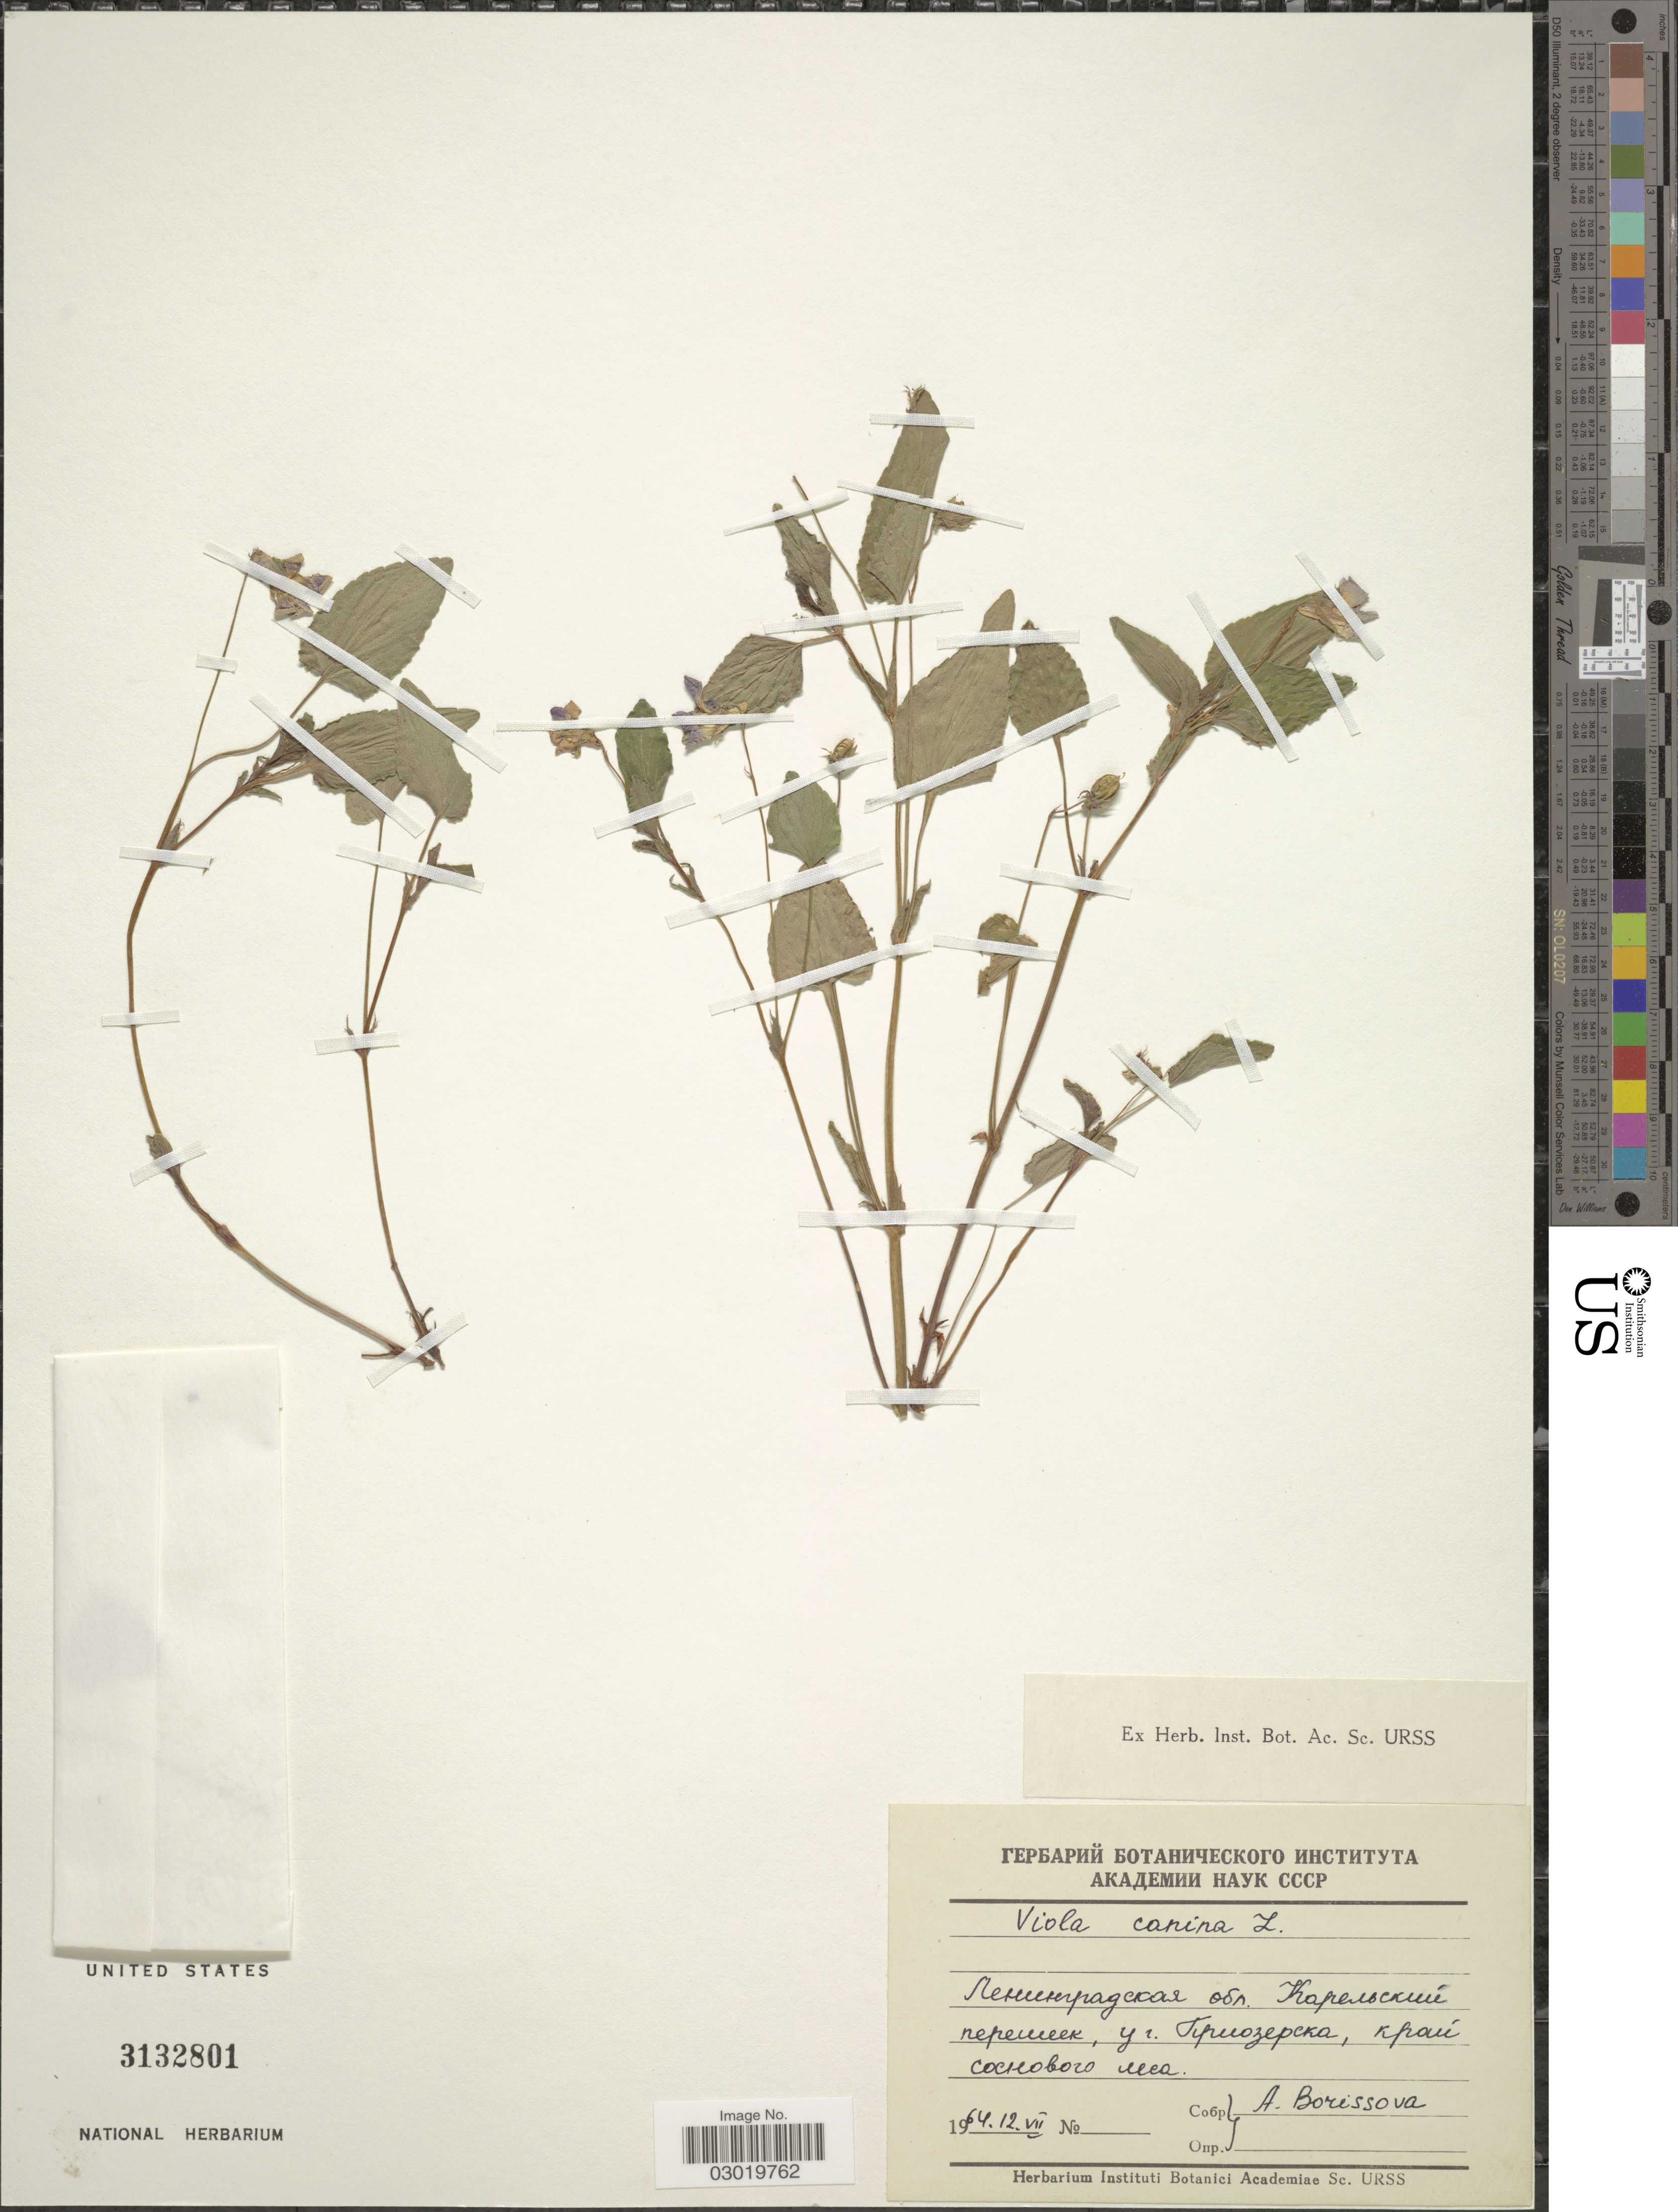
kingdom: Plantae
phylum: Tracheophyta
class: Magnoliopsida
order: Malpighiales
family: Violaceae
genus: Viola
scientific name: Viola canina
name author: L.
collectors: A. Borisova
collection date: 1964-07-12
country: Russian Federation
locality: Karelian Isthmus, near Priozersk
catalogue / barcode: US 3132801